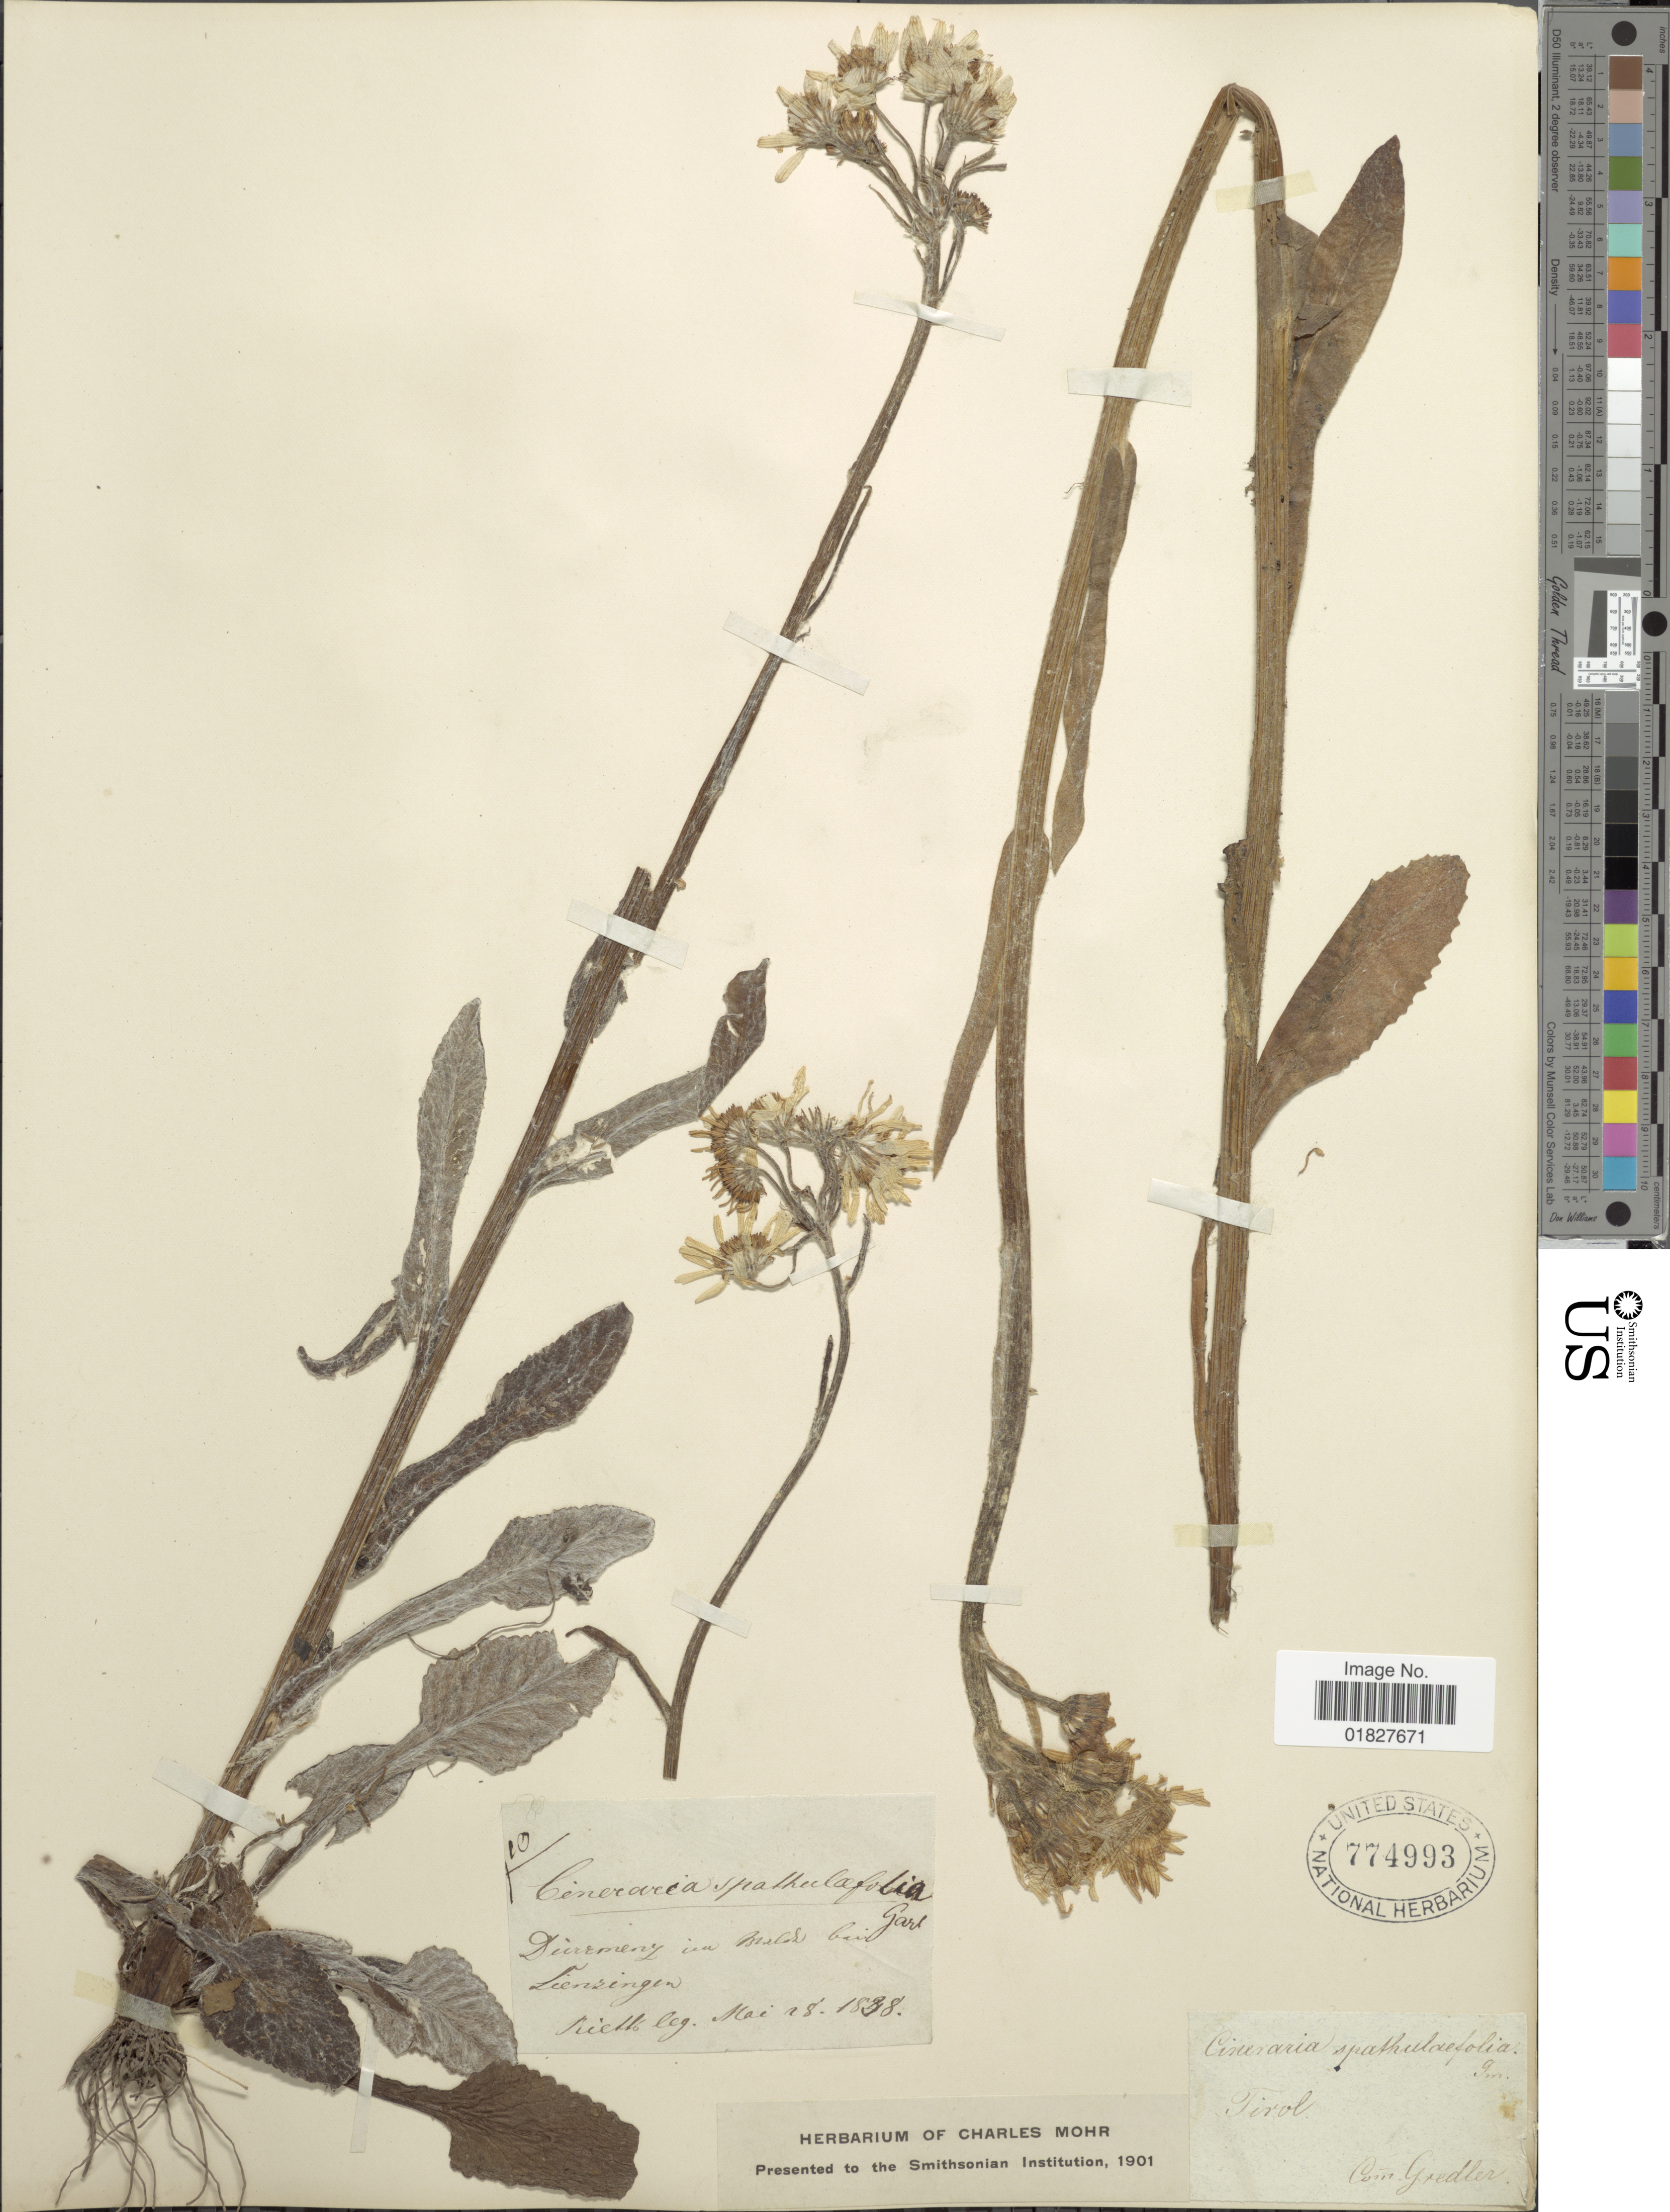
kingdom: Plantae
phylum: Tracheophyta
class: Magnoliopsida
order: Asterales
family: Asteraceae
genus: Cineraria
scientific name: Cineraria spathulifolia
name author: C.C. Gmel.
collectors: Gredler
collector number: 10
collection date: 1838-05-18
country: Austria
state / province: Tirol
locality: Dierromenz in Baslde bair Lienzingen [interpreted]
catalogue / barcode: US 774993